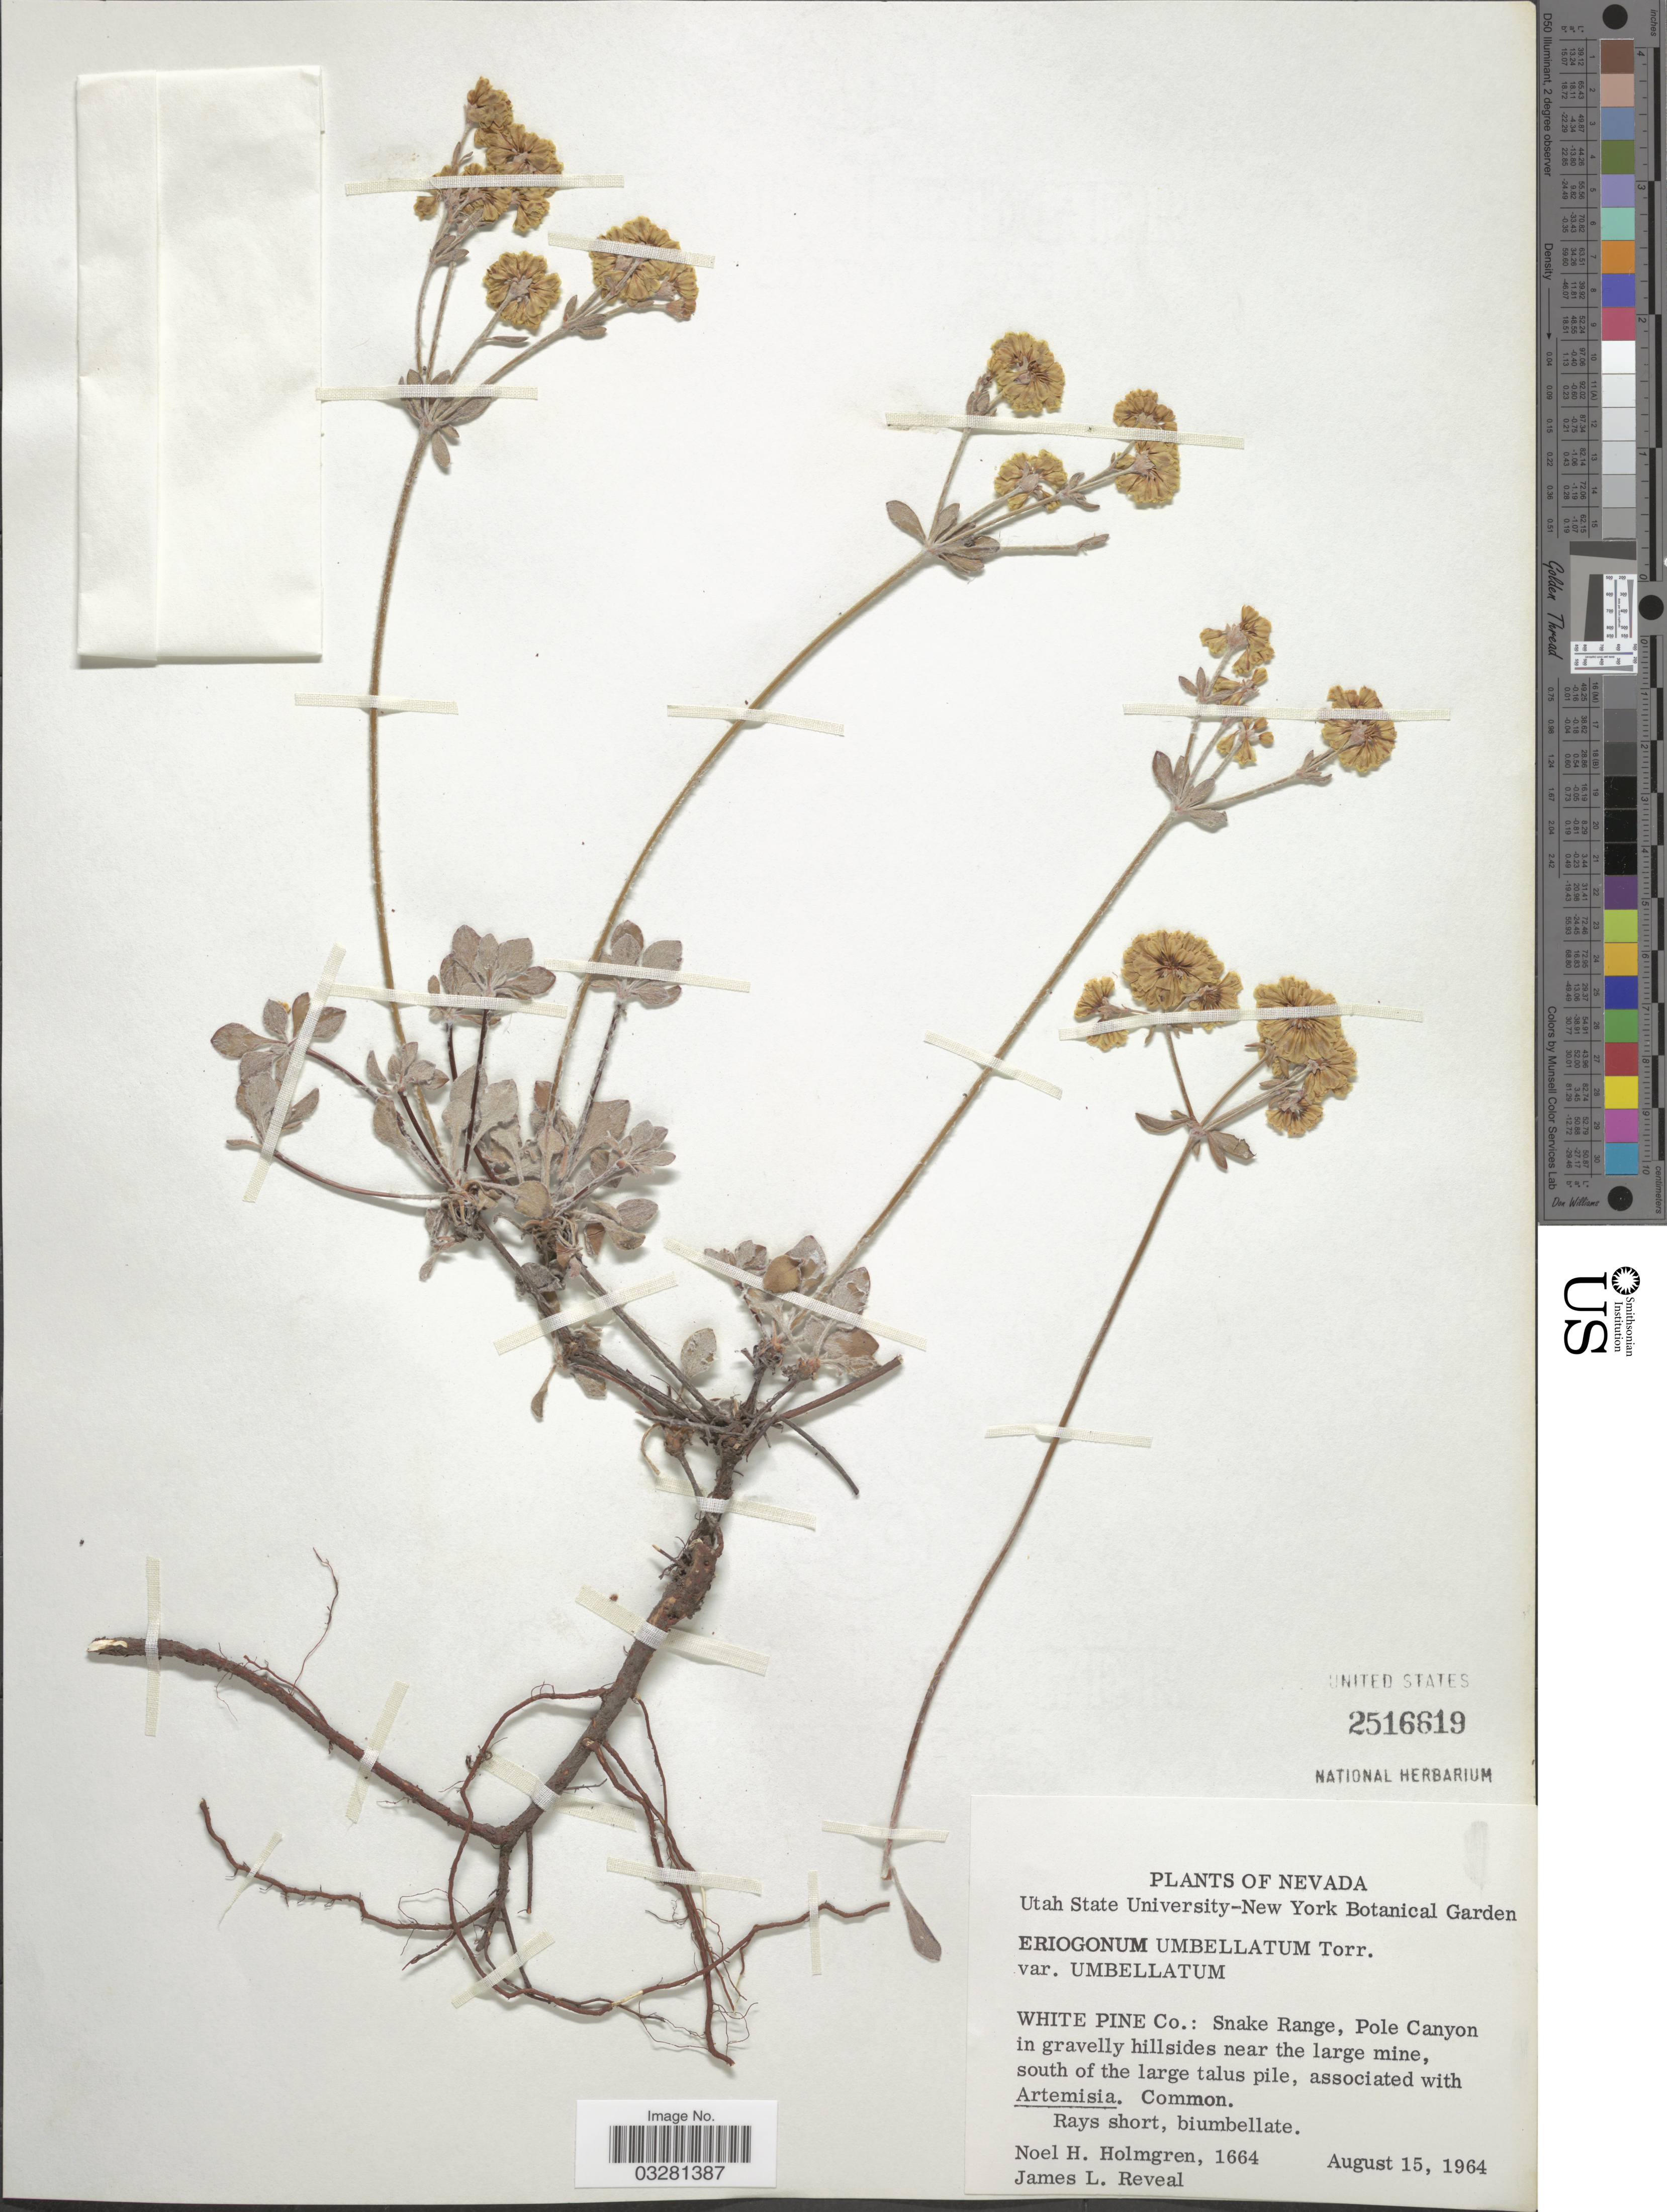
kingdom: Plantae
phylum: Tracheophyta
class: Magnoliopsida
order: Caryophyllales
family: Polygonaceae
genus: Eriogonum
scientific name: Eriogonum umbellatum var. umbellatum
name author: Torr.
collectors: N. H. Holmgren & J. L. Reveal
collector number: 1664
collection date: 1964-08-15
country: United States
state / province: Nevada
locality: White Pine Co.: Snake Range, Pole Canyon.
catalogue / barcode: US 2516619